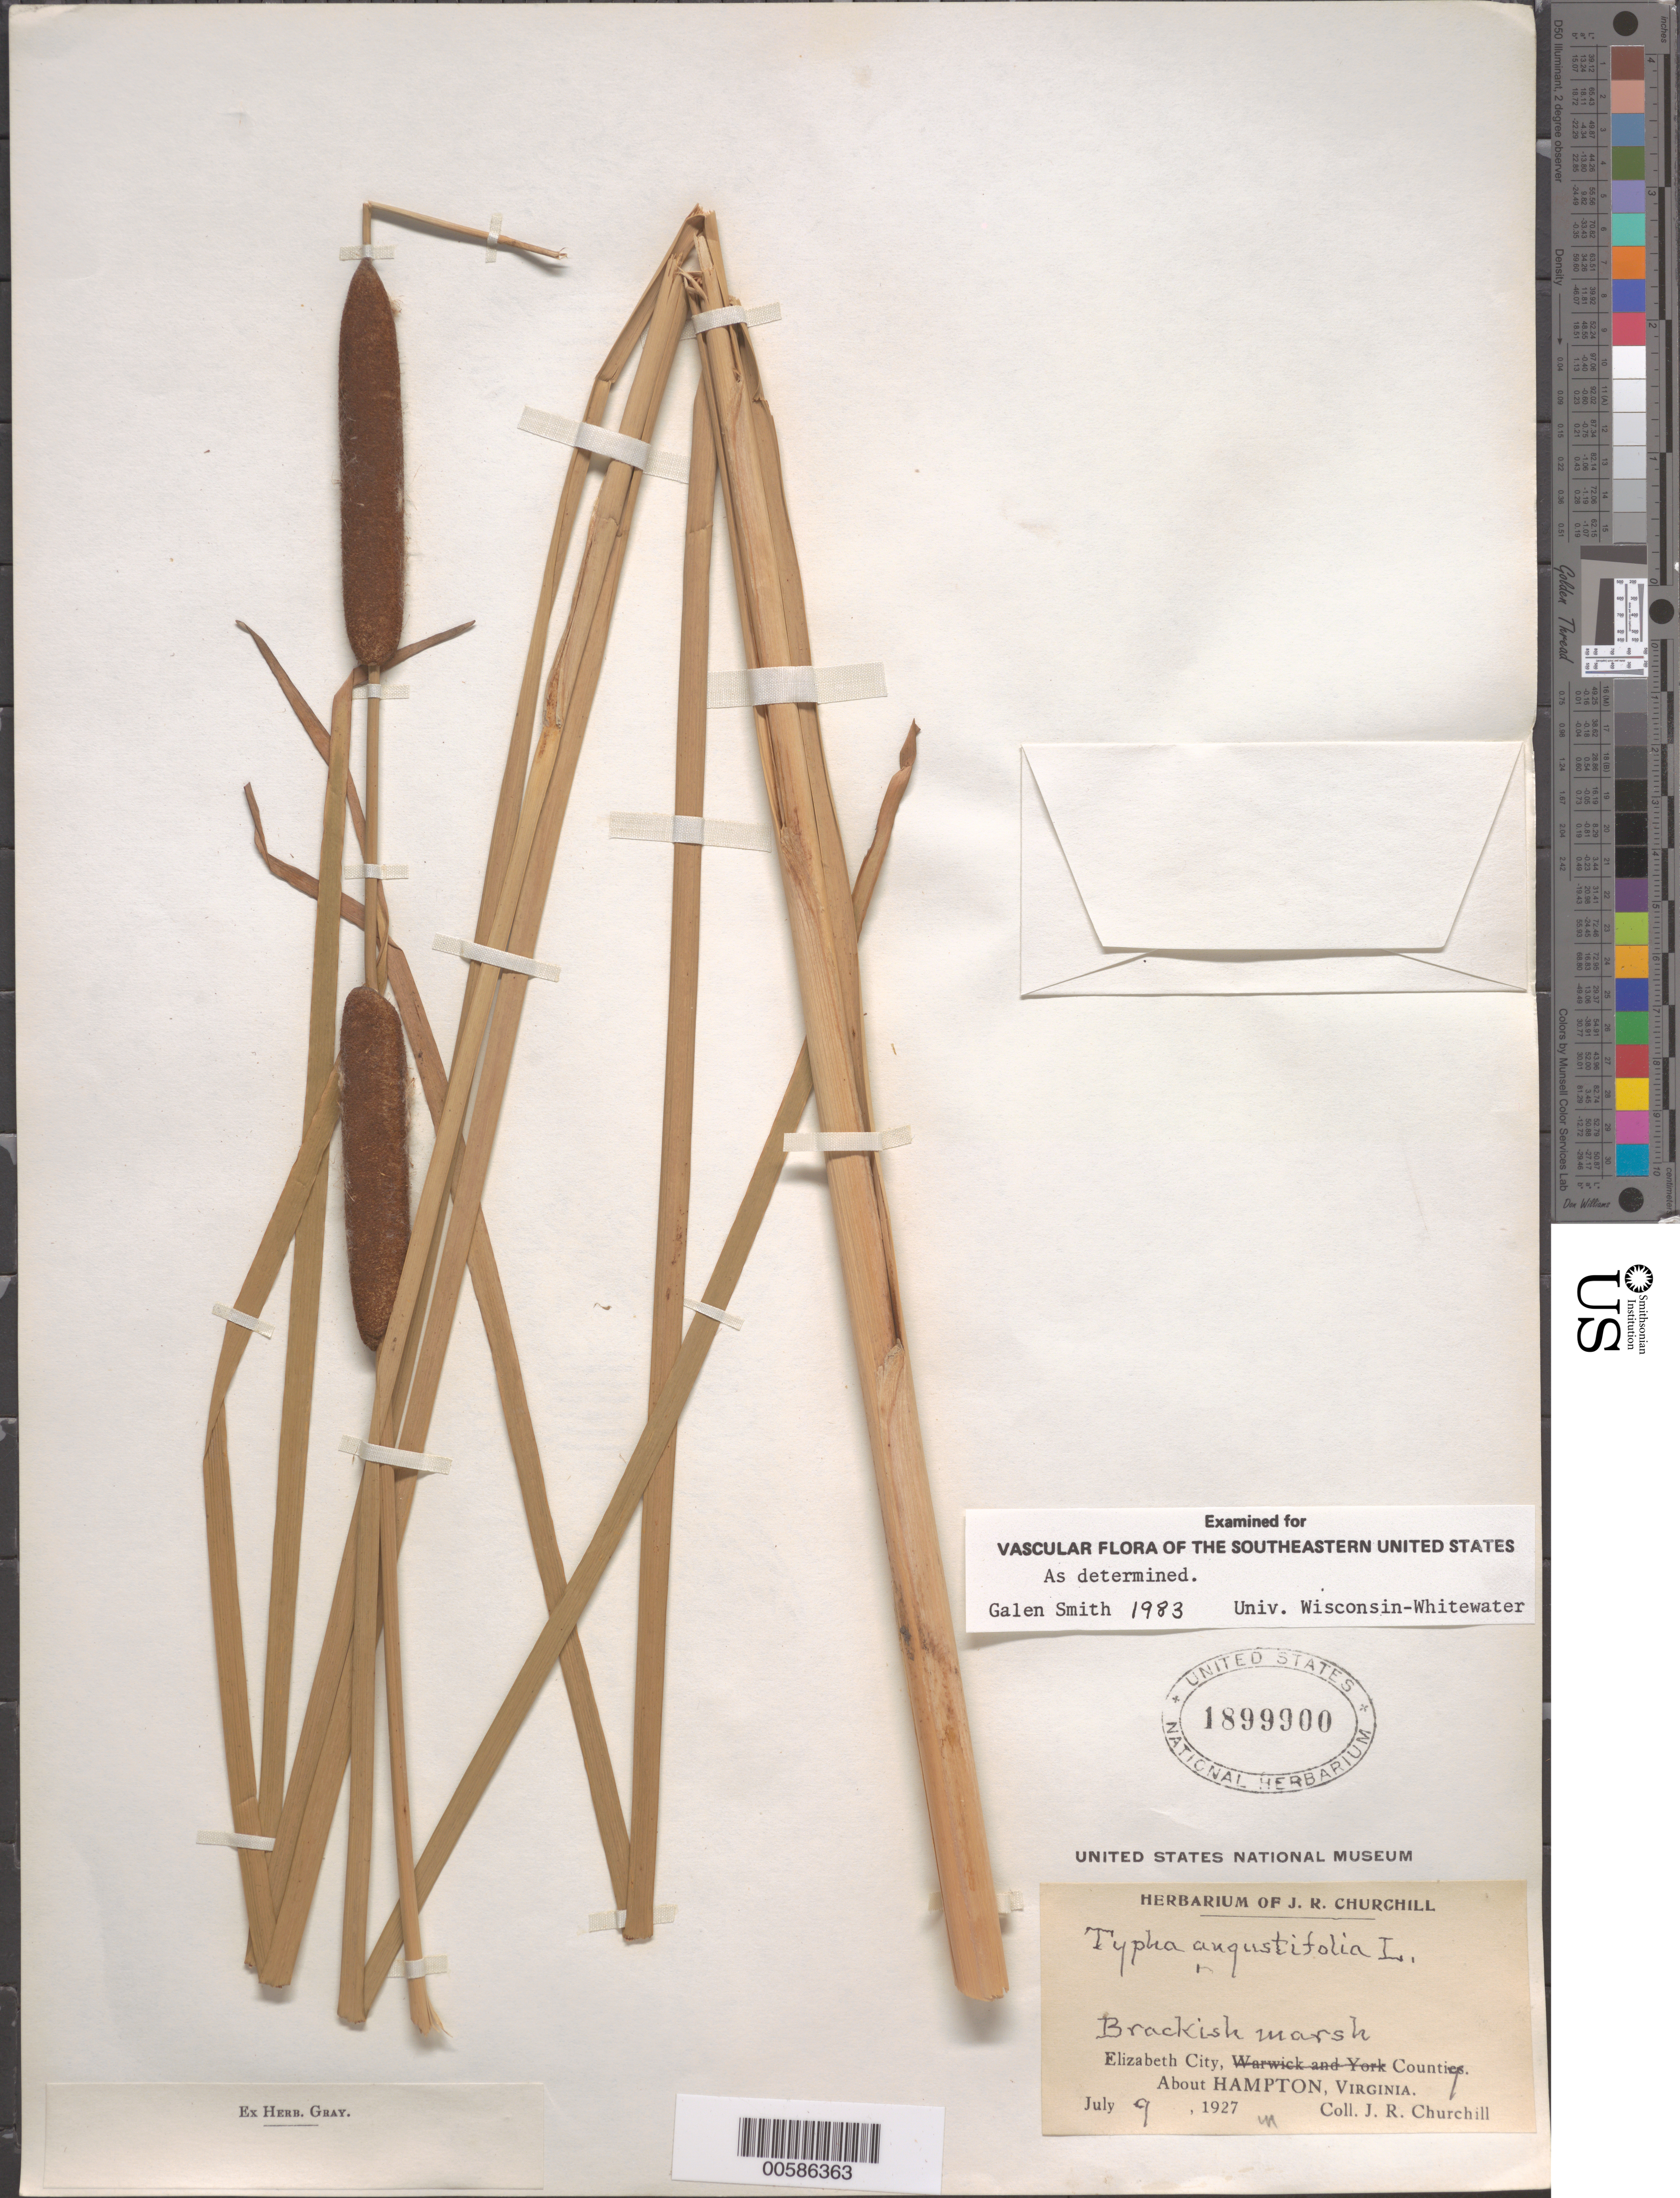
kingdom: Plantae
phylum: Tracheophyta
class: Liliopsida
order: Poales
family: Typhaceae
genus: Typha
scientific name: Typha angustifolia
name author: L.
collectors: J. R. Churchill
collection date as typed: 09 Jul 1927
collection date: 1927-07-09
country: United States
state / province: Virginia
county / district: City of Hampton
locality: Hampton, Elizabeth City. [Elizabeth City County is now part of Hampton City.]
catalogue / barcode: US 1899900